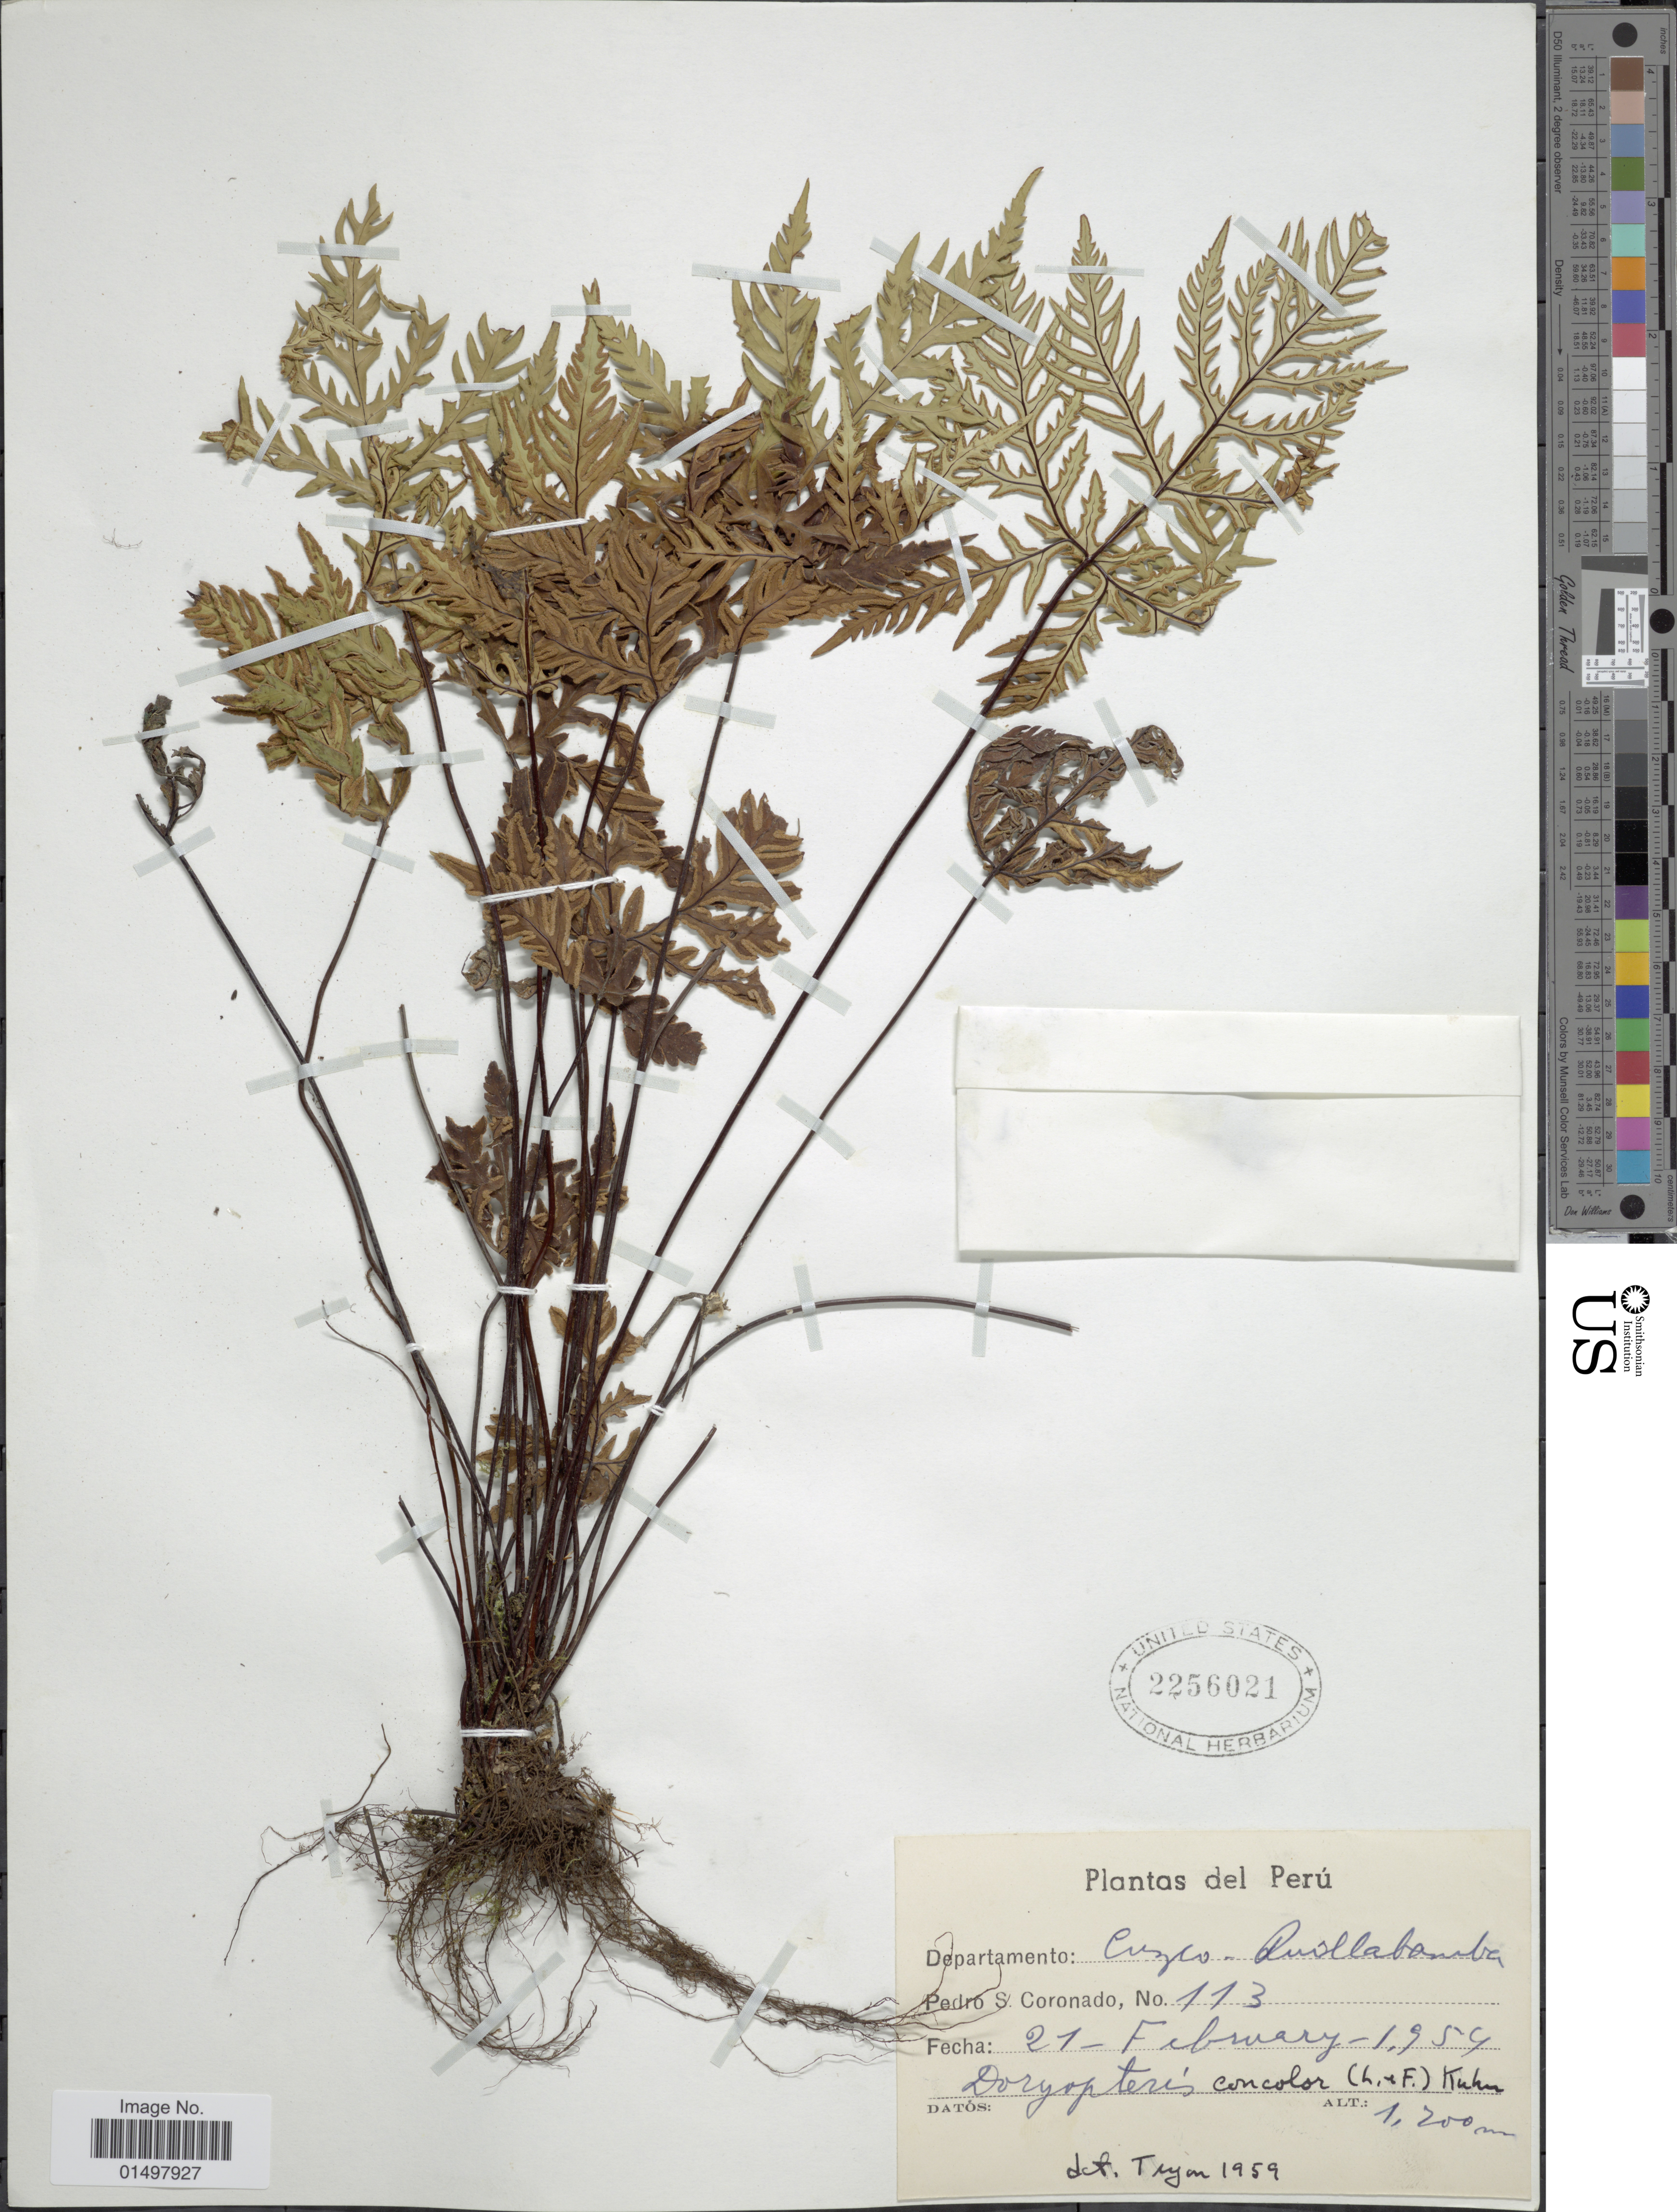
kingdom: Plantae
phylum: Tracheophyta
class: Polypodiopsida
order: Polypodiales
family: Pteridaceae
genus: Doryopteris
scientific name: Doryopteris concolor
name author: (Langsd. & Fisch.) Kuhn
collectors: P. Coronado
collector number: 113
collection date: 1954-02-21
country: Peru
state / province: Cusco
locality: Quillabamba, Departamento Cuzco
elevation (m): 1200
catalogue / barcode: US 2256021